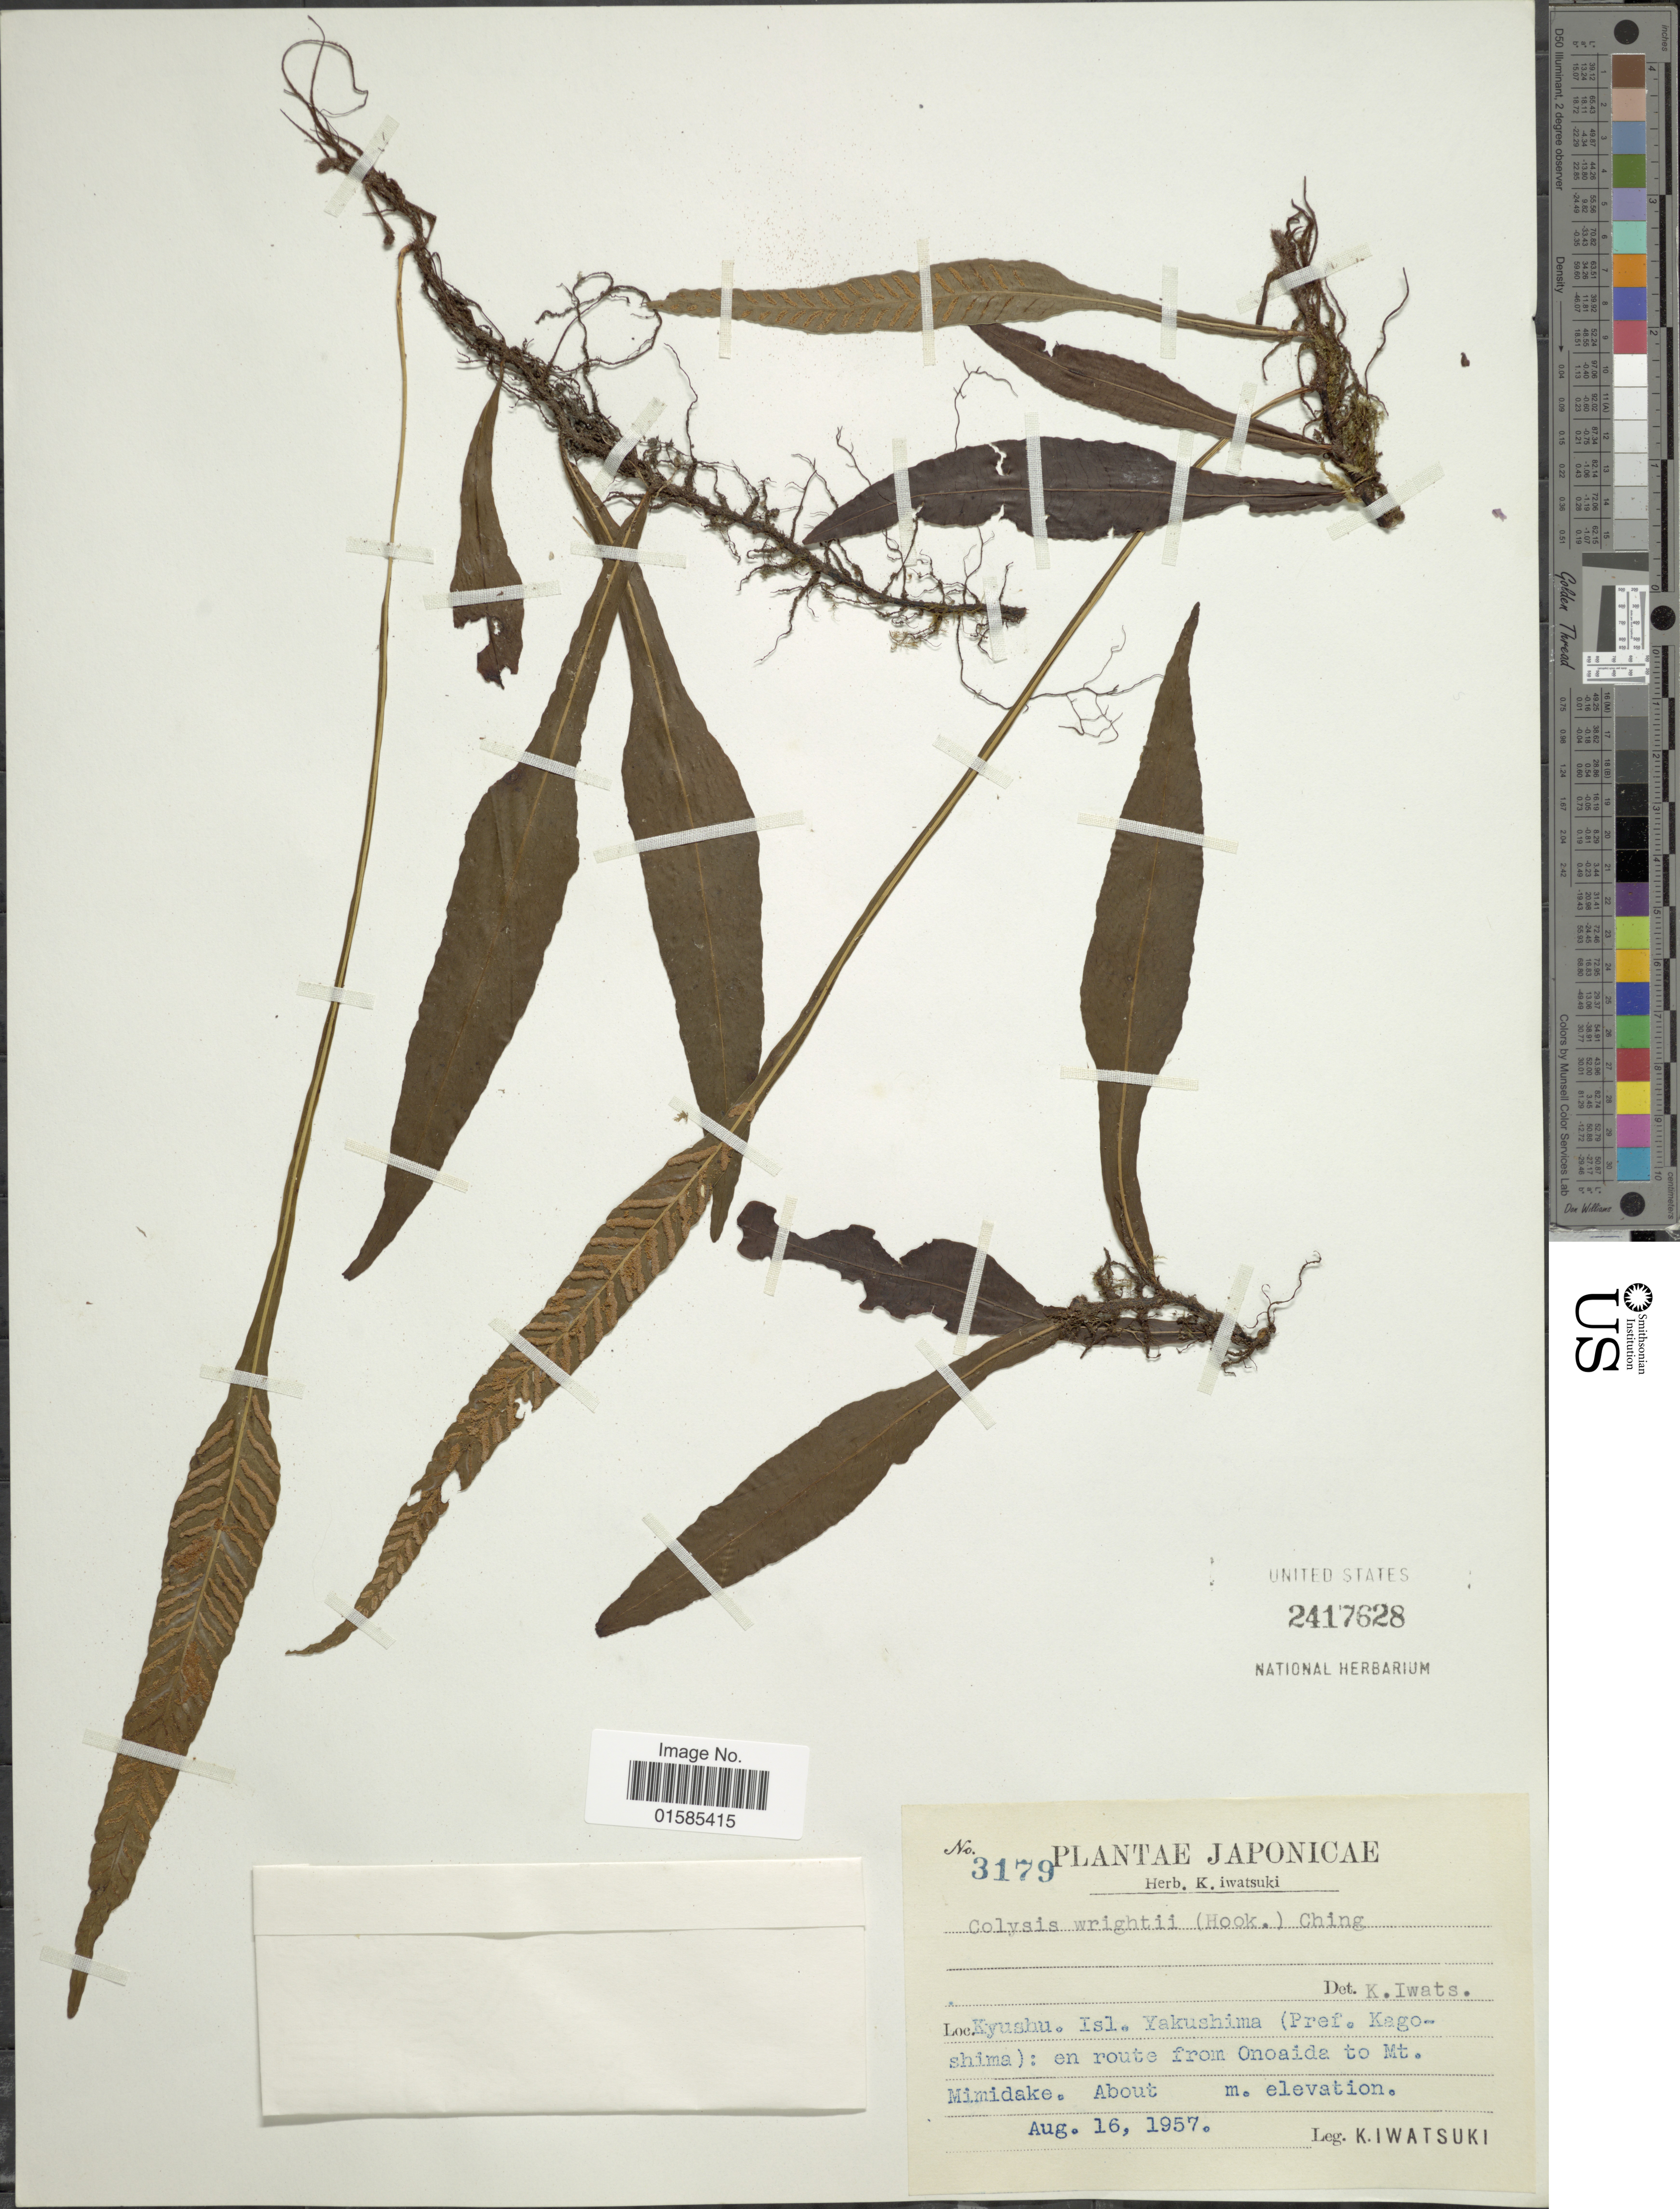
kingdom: Plantae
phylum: Tracheophyta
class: Polypodiopsida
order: Polypodiales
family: Polypodiaceae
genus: Leptochilus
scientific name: Leptochilus wrightii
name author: (Hook.) X.C. Zhang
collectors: K. Iwatsuki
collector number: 3179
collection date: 1957-08-16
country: Japan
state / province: Kagosima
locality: Japonicae, Kyushu. Isl. Yakushima (Pref. Kagoshima): en route from Onoaida to Mt. Mimidake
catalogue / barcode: US 2417628